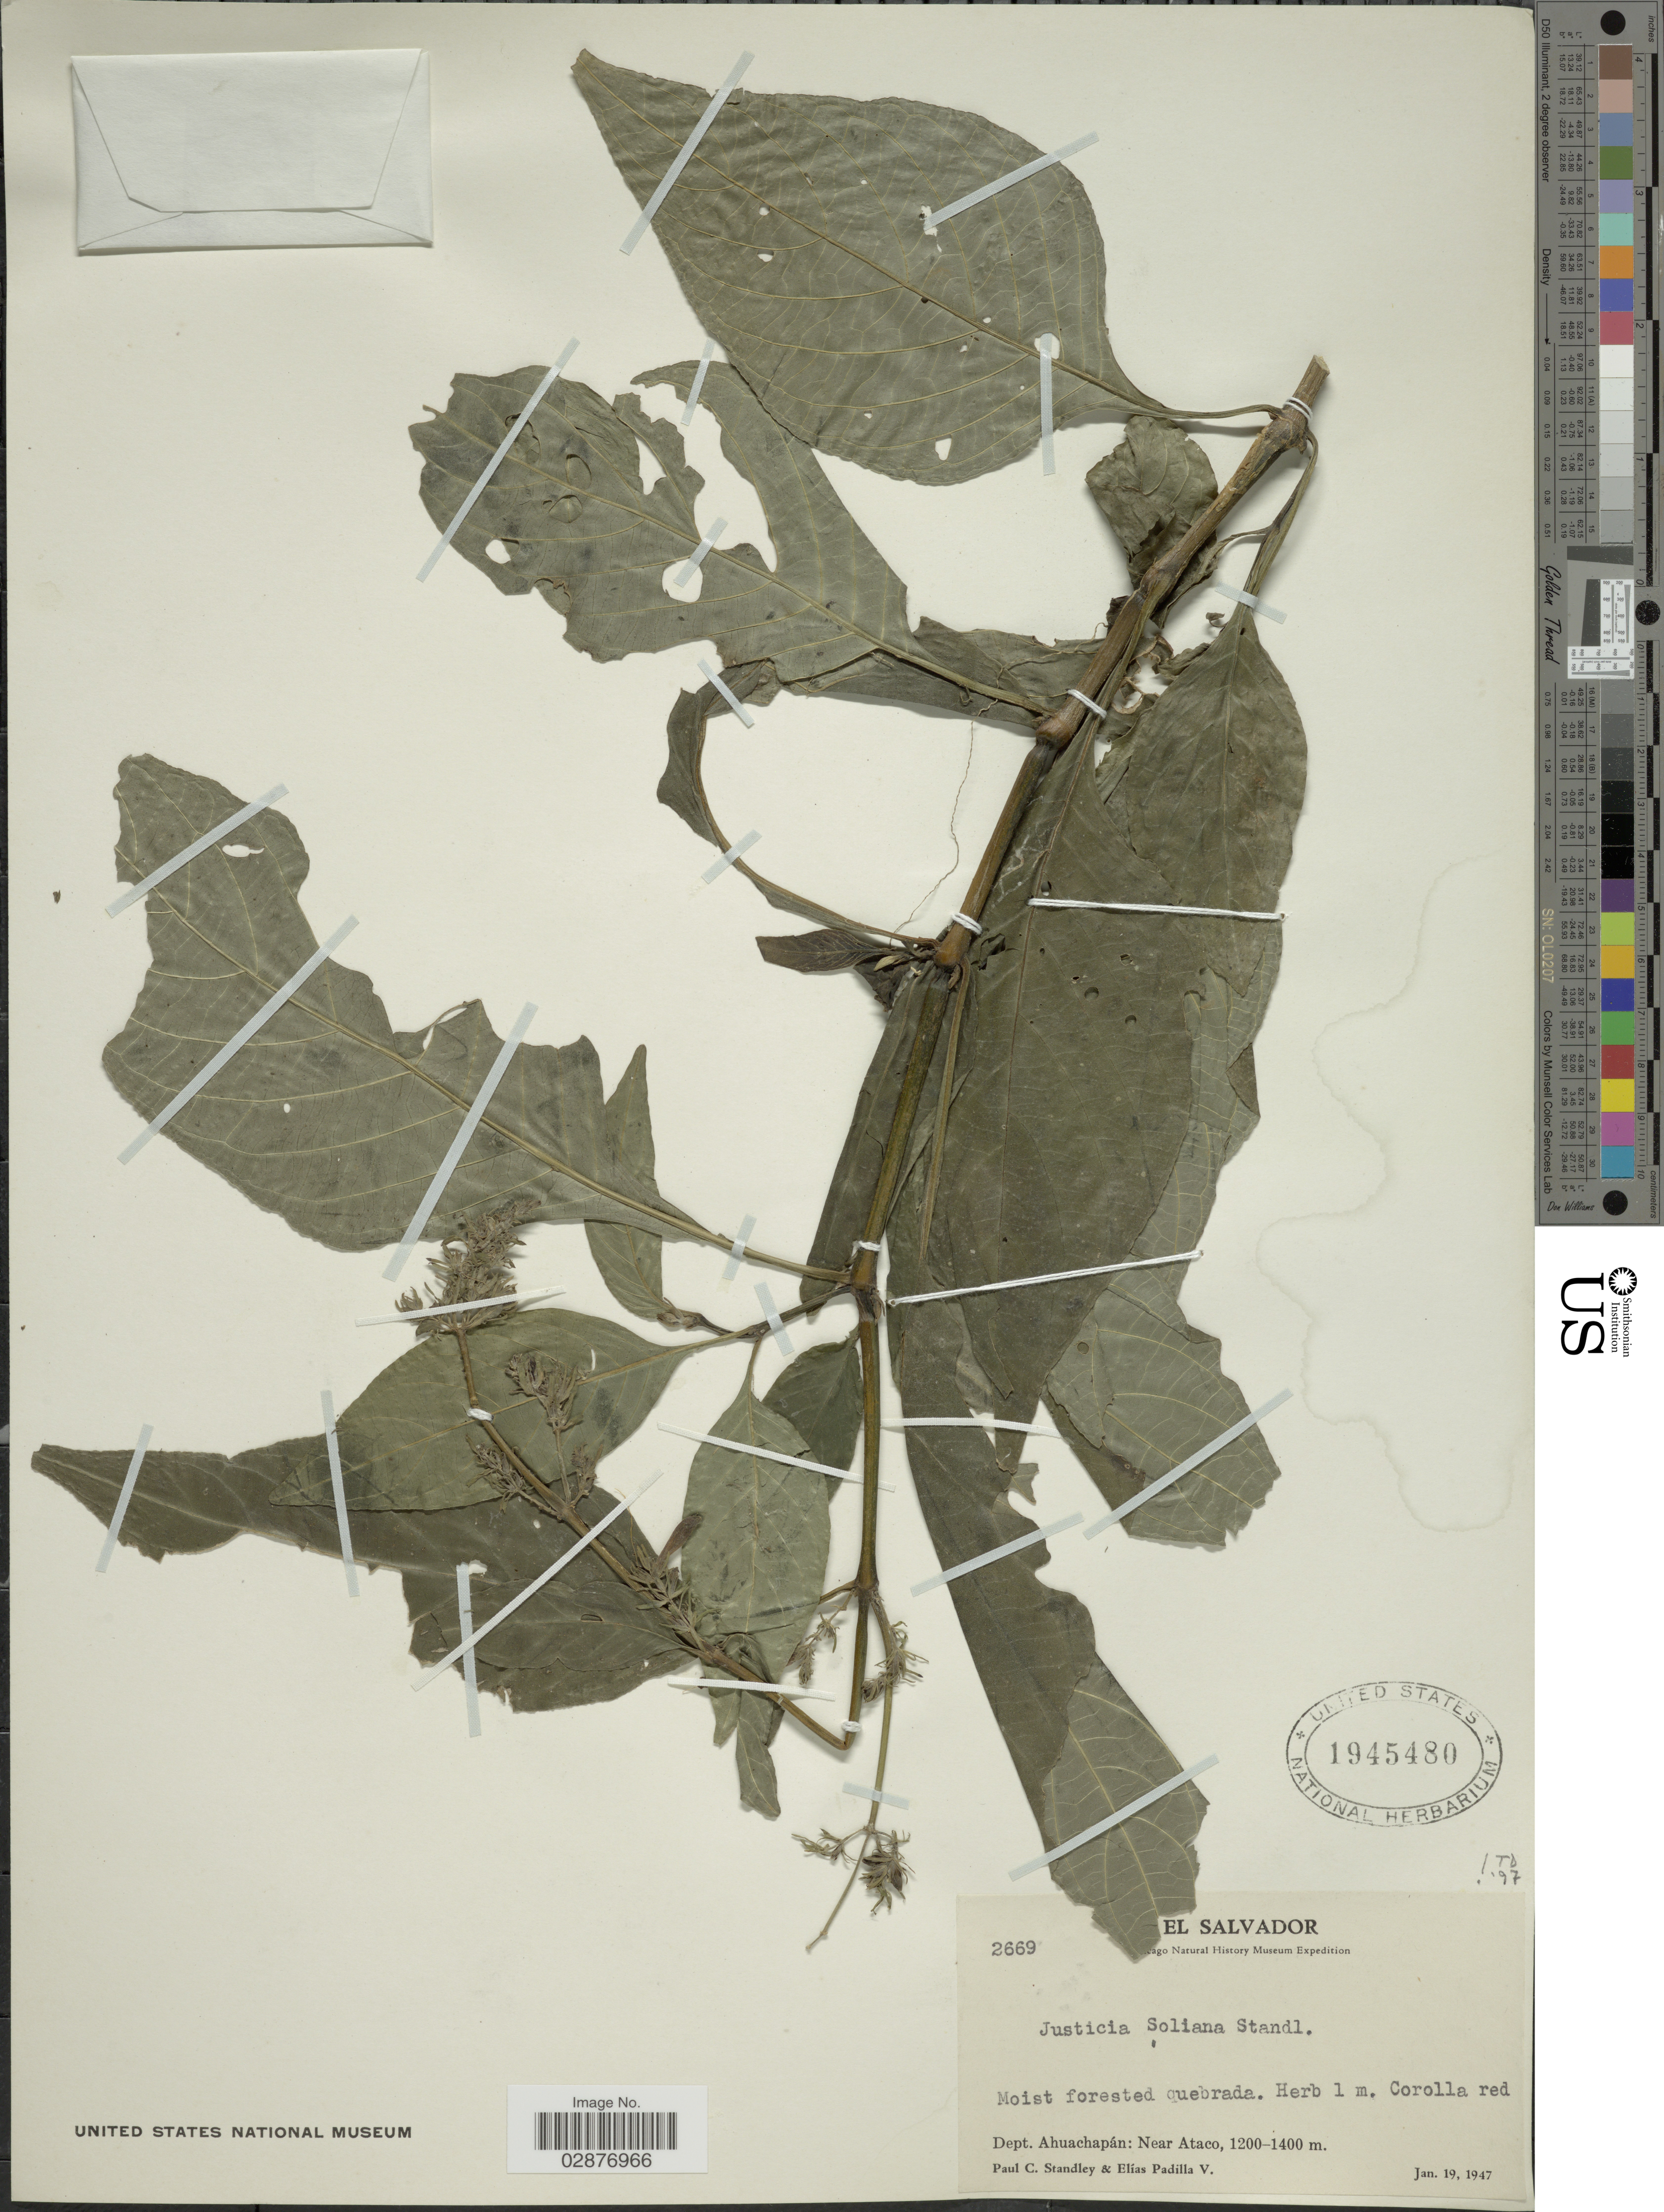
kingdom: Plantae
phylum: Tracheophyta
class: Magnoliopsida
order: Lamiales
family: Acanthaceae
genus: Justicia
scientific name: Justicia soliana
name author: Standl.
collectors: P. C. Standley & E. Padilla V.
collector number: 2669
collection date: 1947-01-19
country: El Salvador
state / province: Ahuachapan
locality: Dept. Ahuachapán: Near Ataco.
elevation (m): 1200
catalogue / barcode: US 1945480